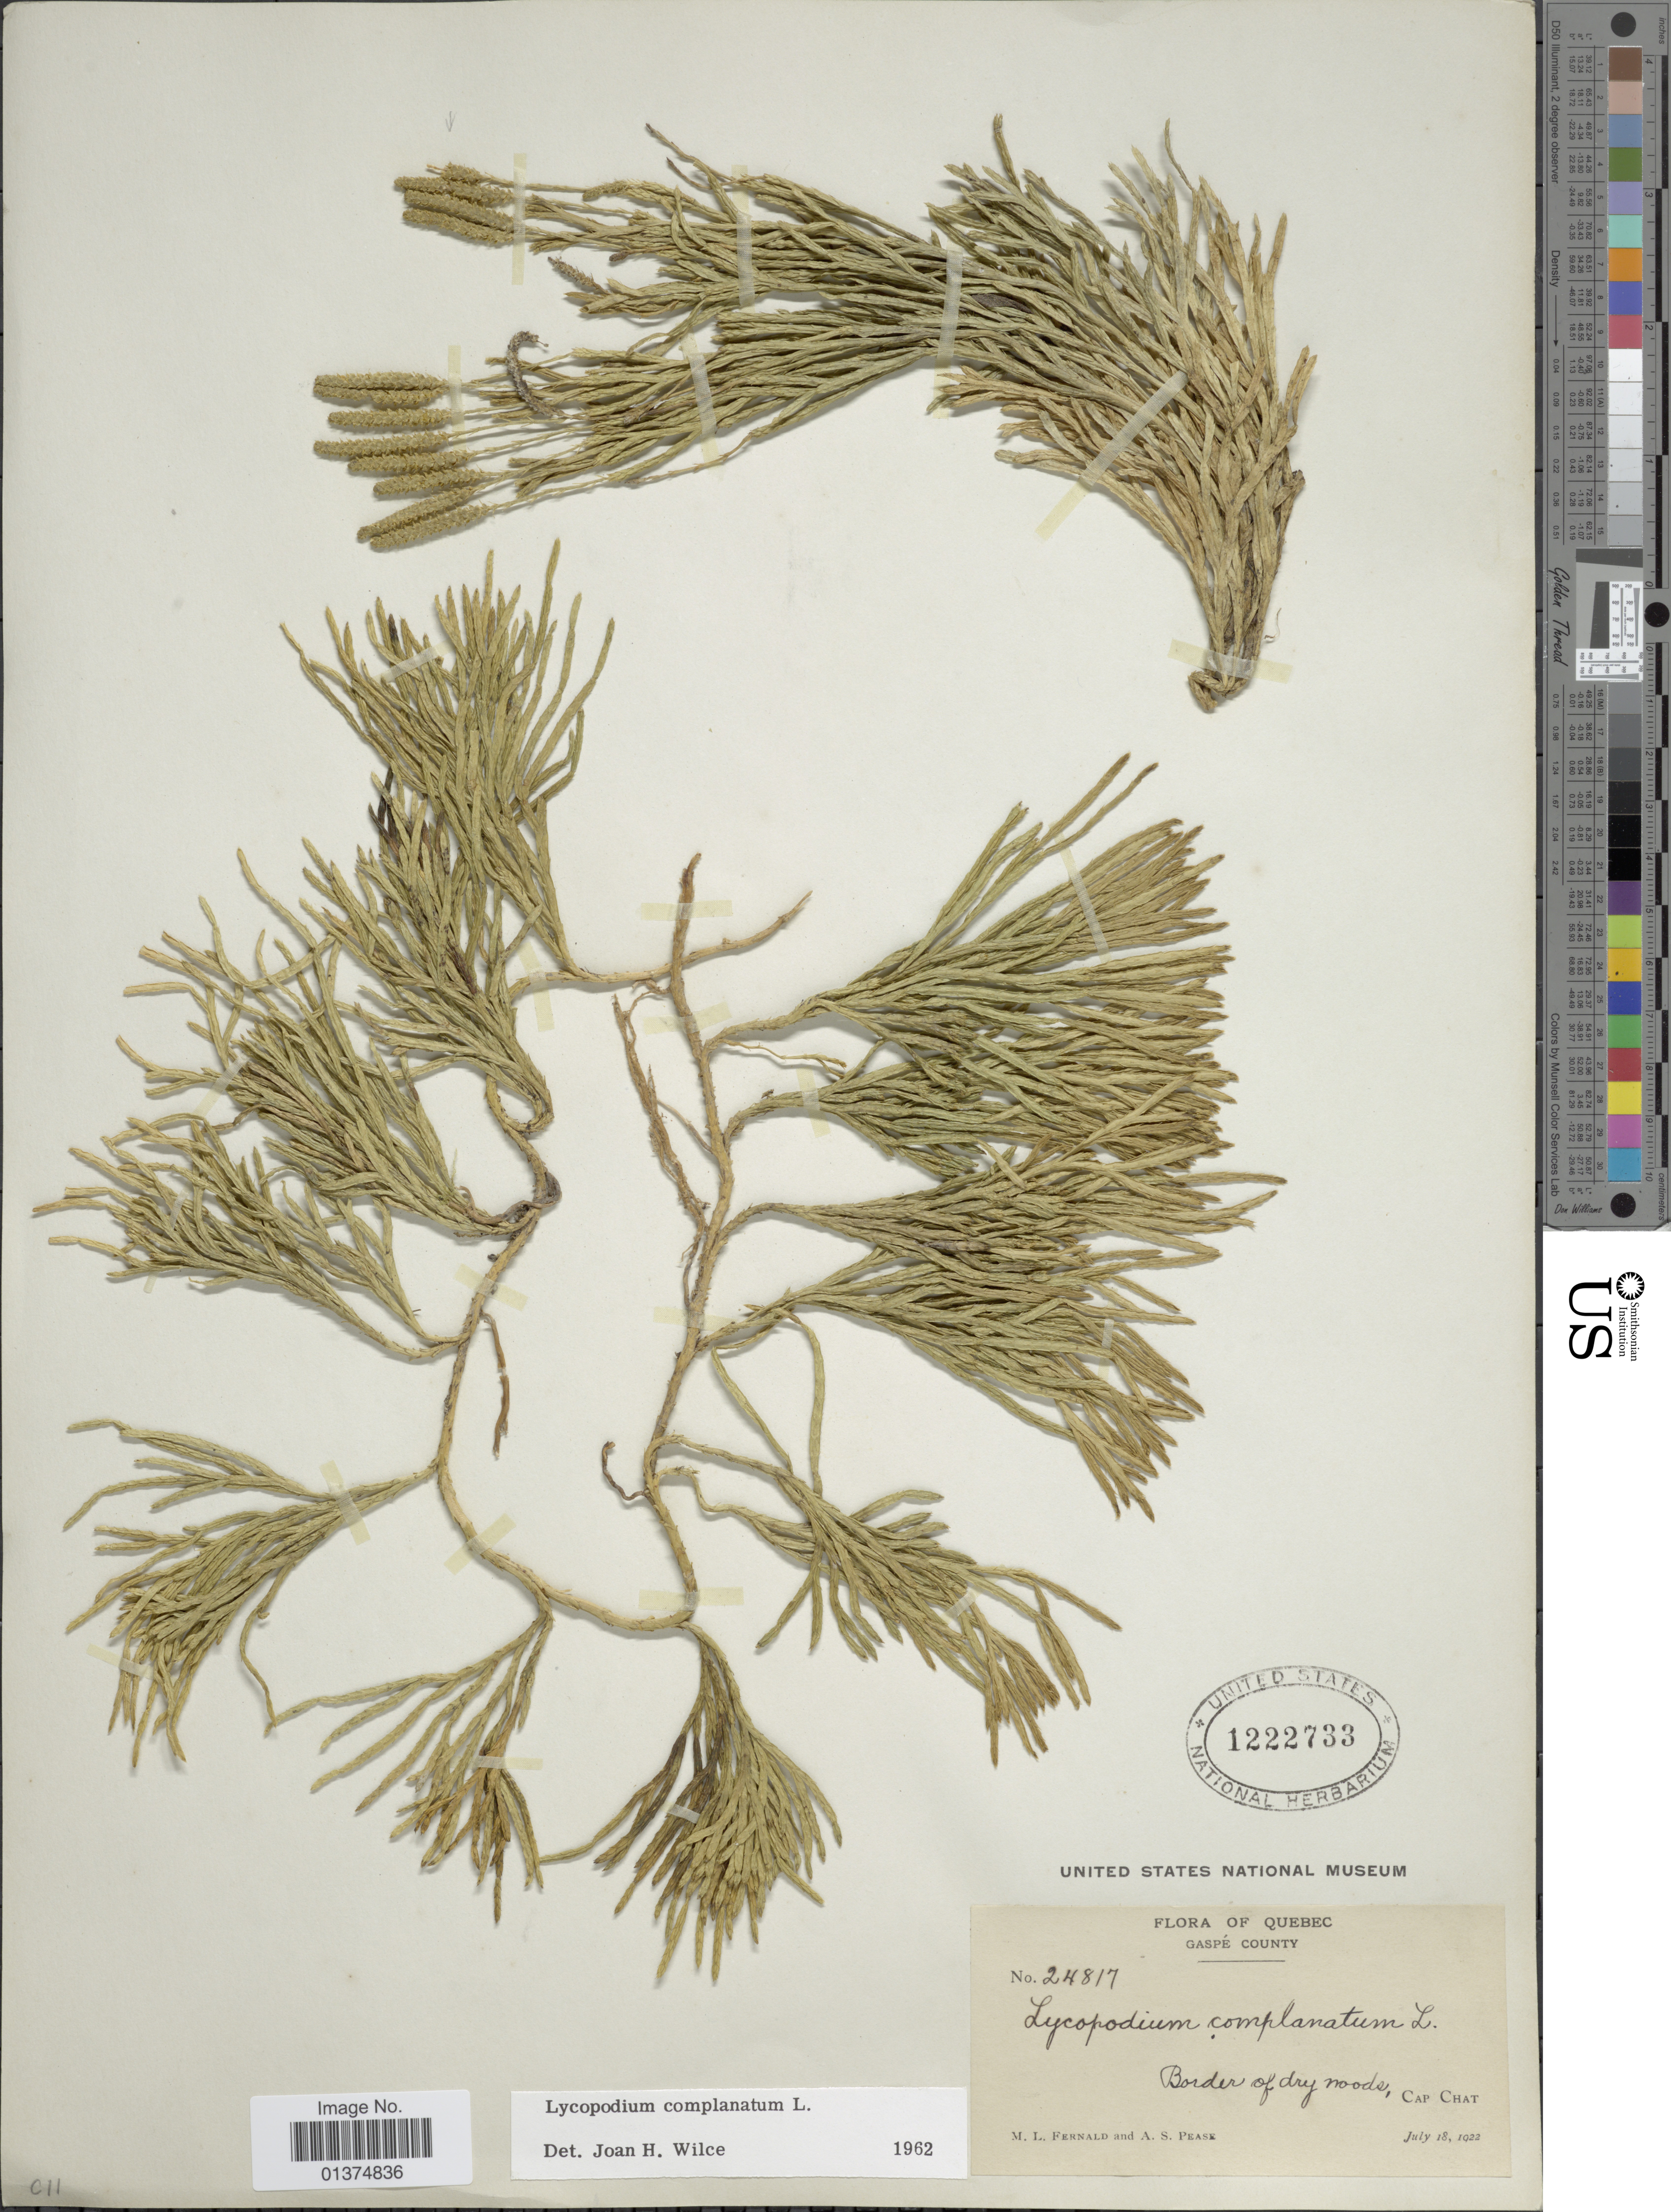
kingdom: Plantae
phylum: Tracheophyta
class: Lycopodiopsida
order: Lycopodiales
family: Lycopodiaceae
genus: Diphasiastrum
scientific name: Diphasiastrum complanatum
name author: (L.) Holub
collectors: M. L. Fernald & A. S. Pease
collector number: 24817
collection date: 1922-07-18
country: Canada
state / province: Quebec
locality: Gaspé County, Border of dry woods, Cap Chat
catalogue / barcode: US 1222733